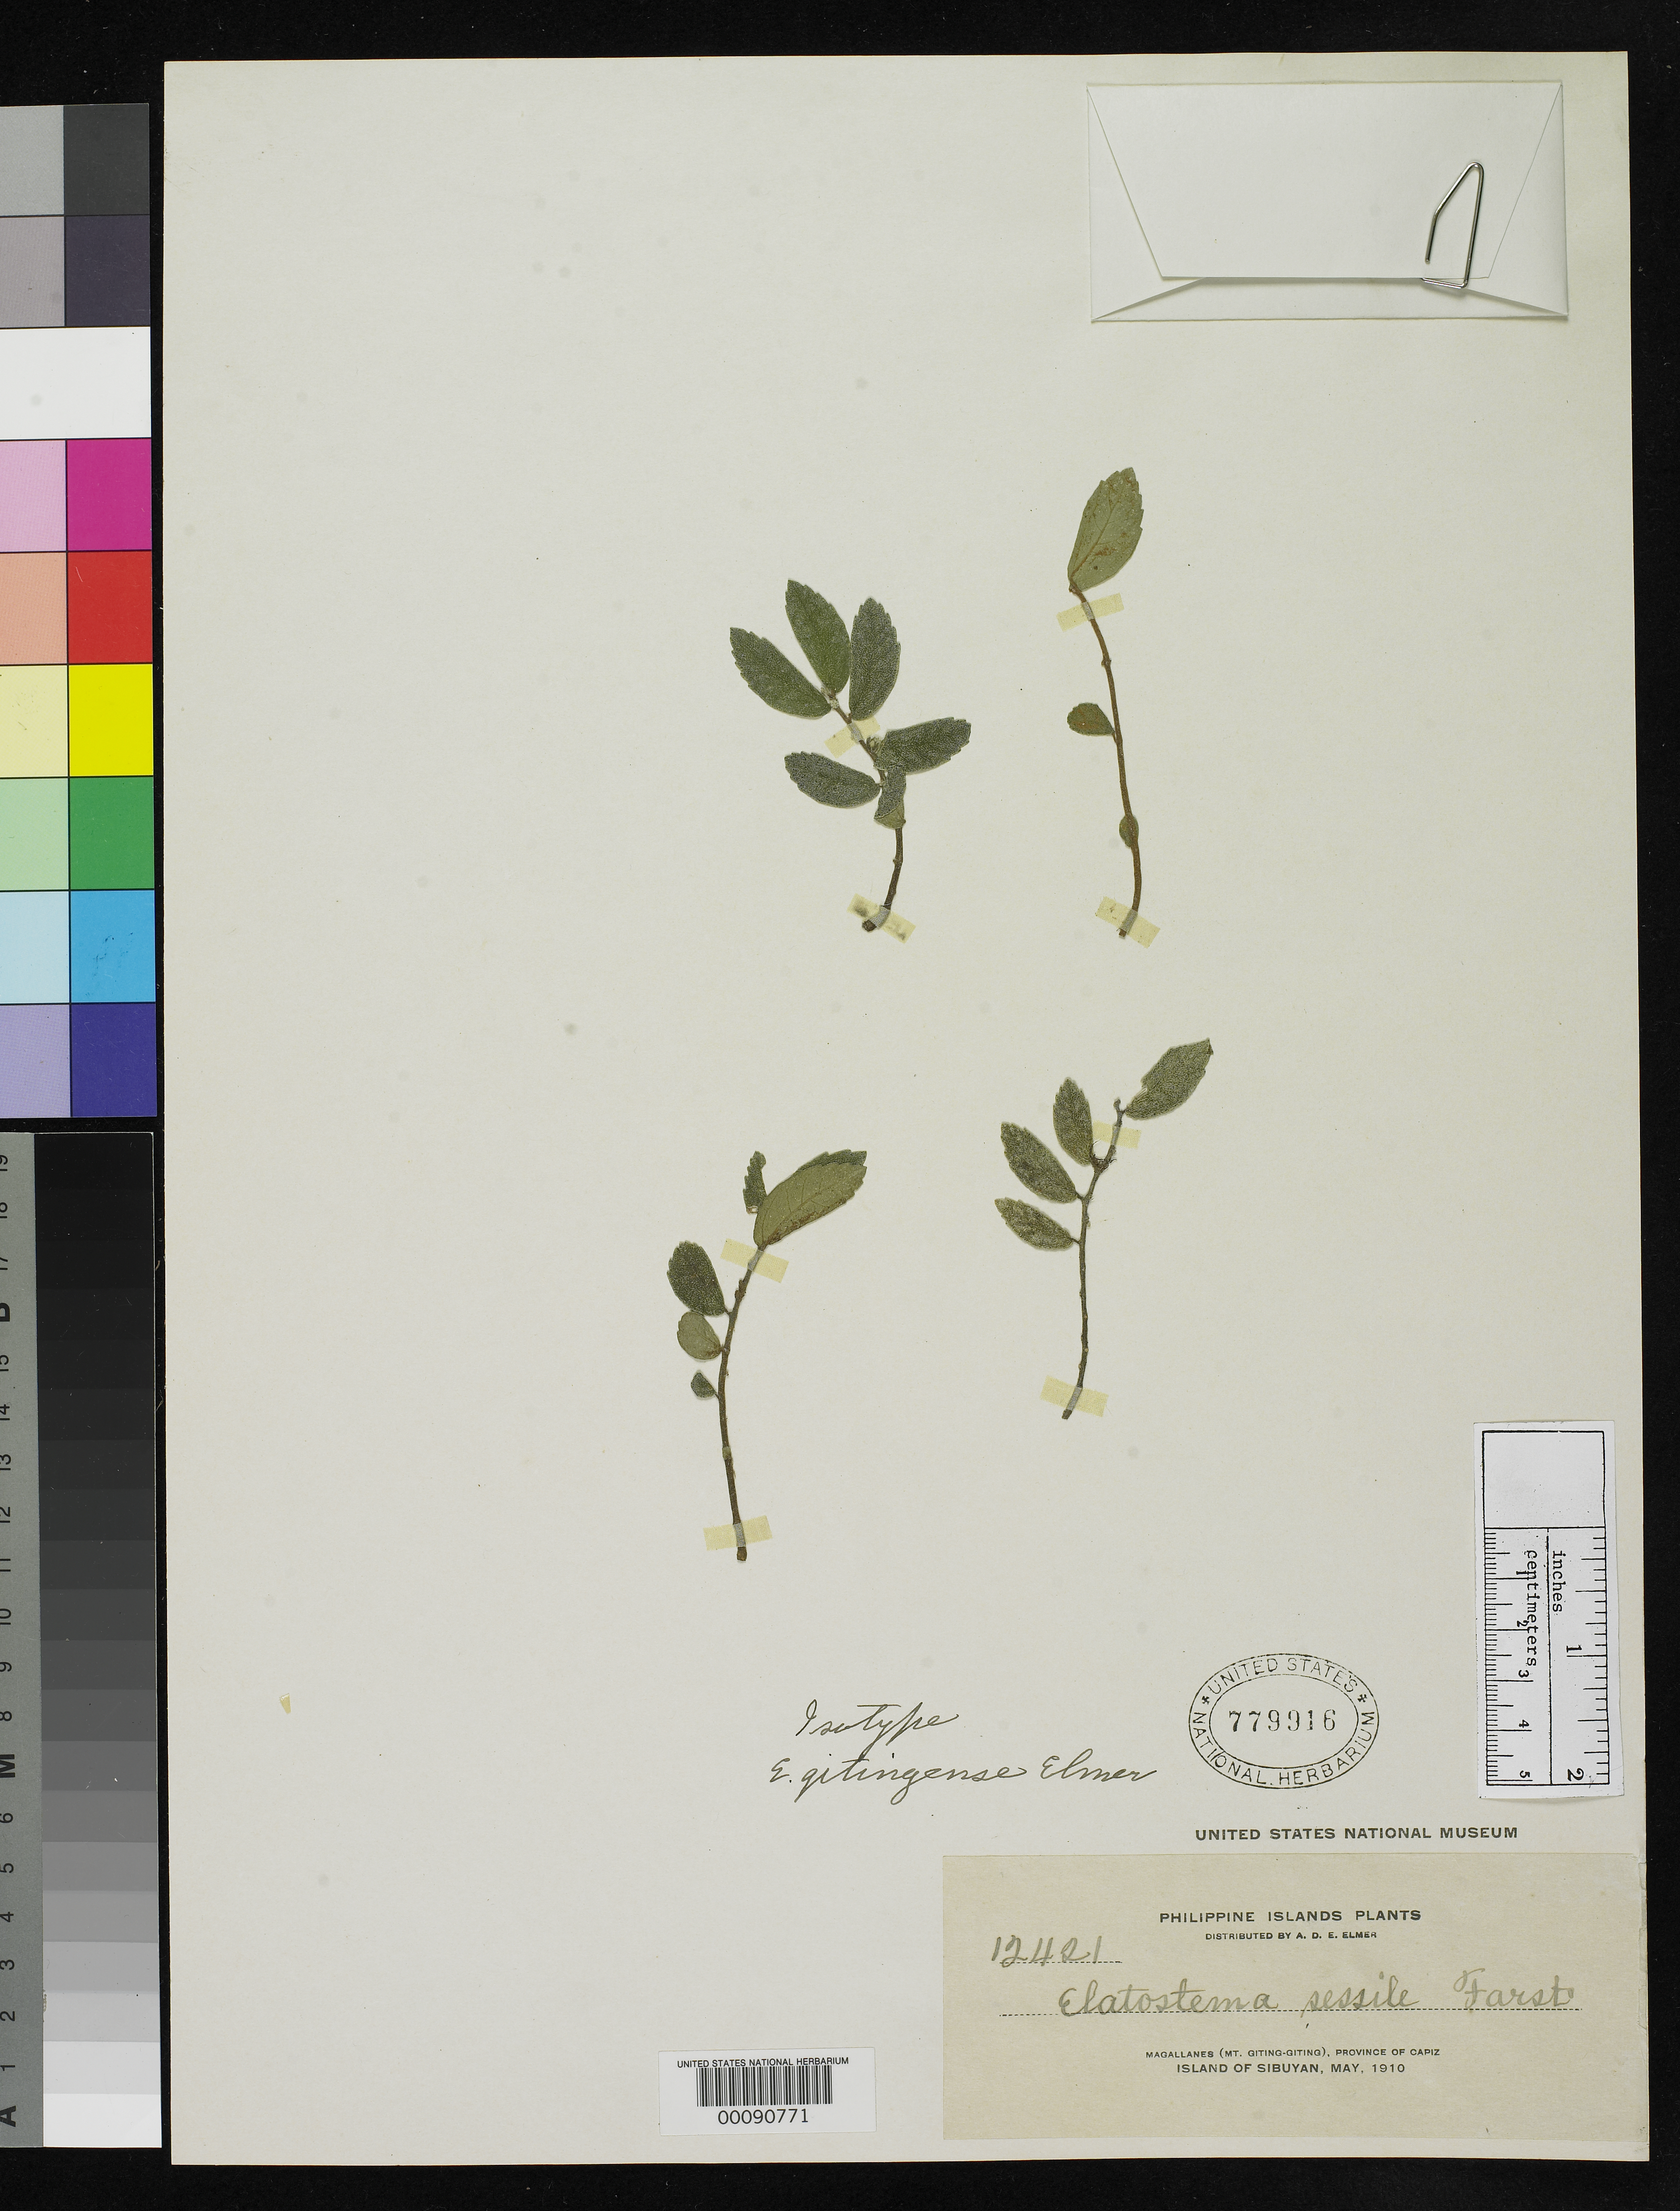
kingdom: Plantae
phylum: Tracheophyta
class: Magnoliopsida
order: Rosales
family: Urticaceae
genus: Elatostema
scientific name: Elatostema gitingense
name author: Elmer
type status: Isotype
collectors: A. D. E. Elmer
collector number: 12421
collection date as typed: May 1910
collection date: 1910-05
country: Philippines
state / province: Mimaropa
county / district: Romblon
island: Sibuyan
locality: Magallanes (Mt. Giting-Giting).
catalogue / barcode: US 779916